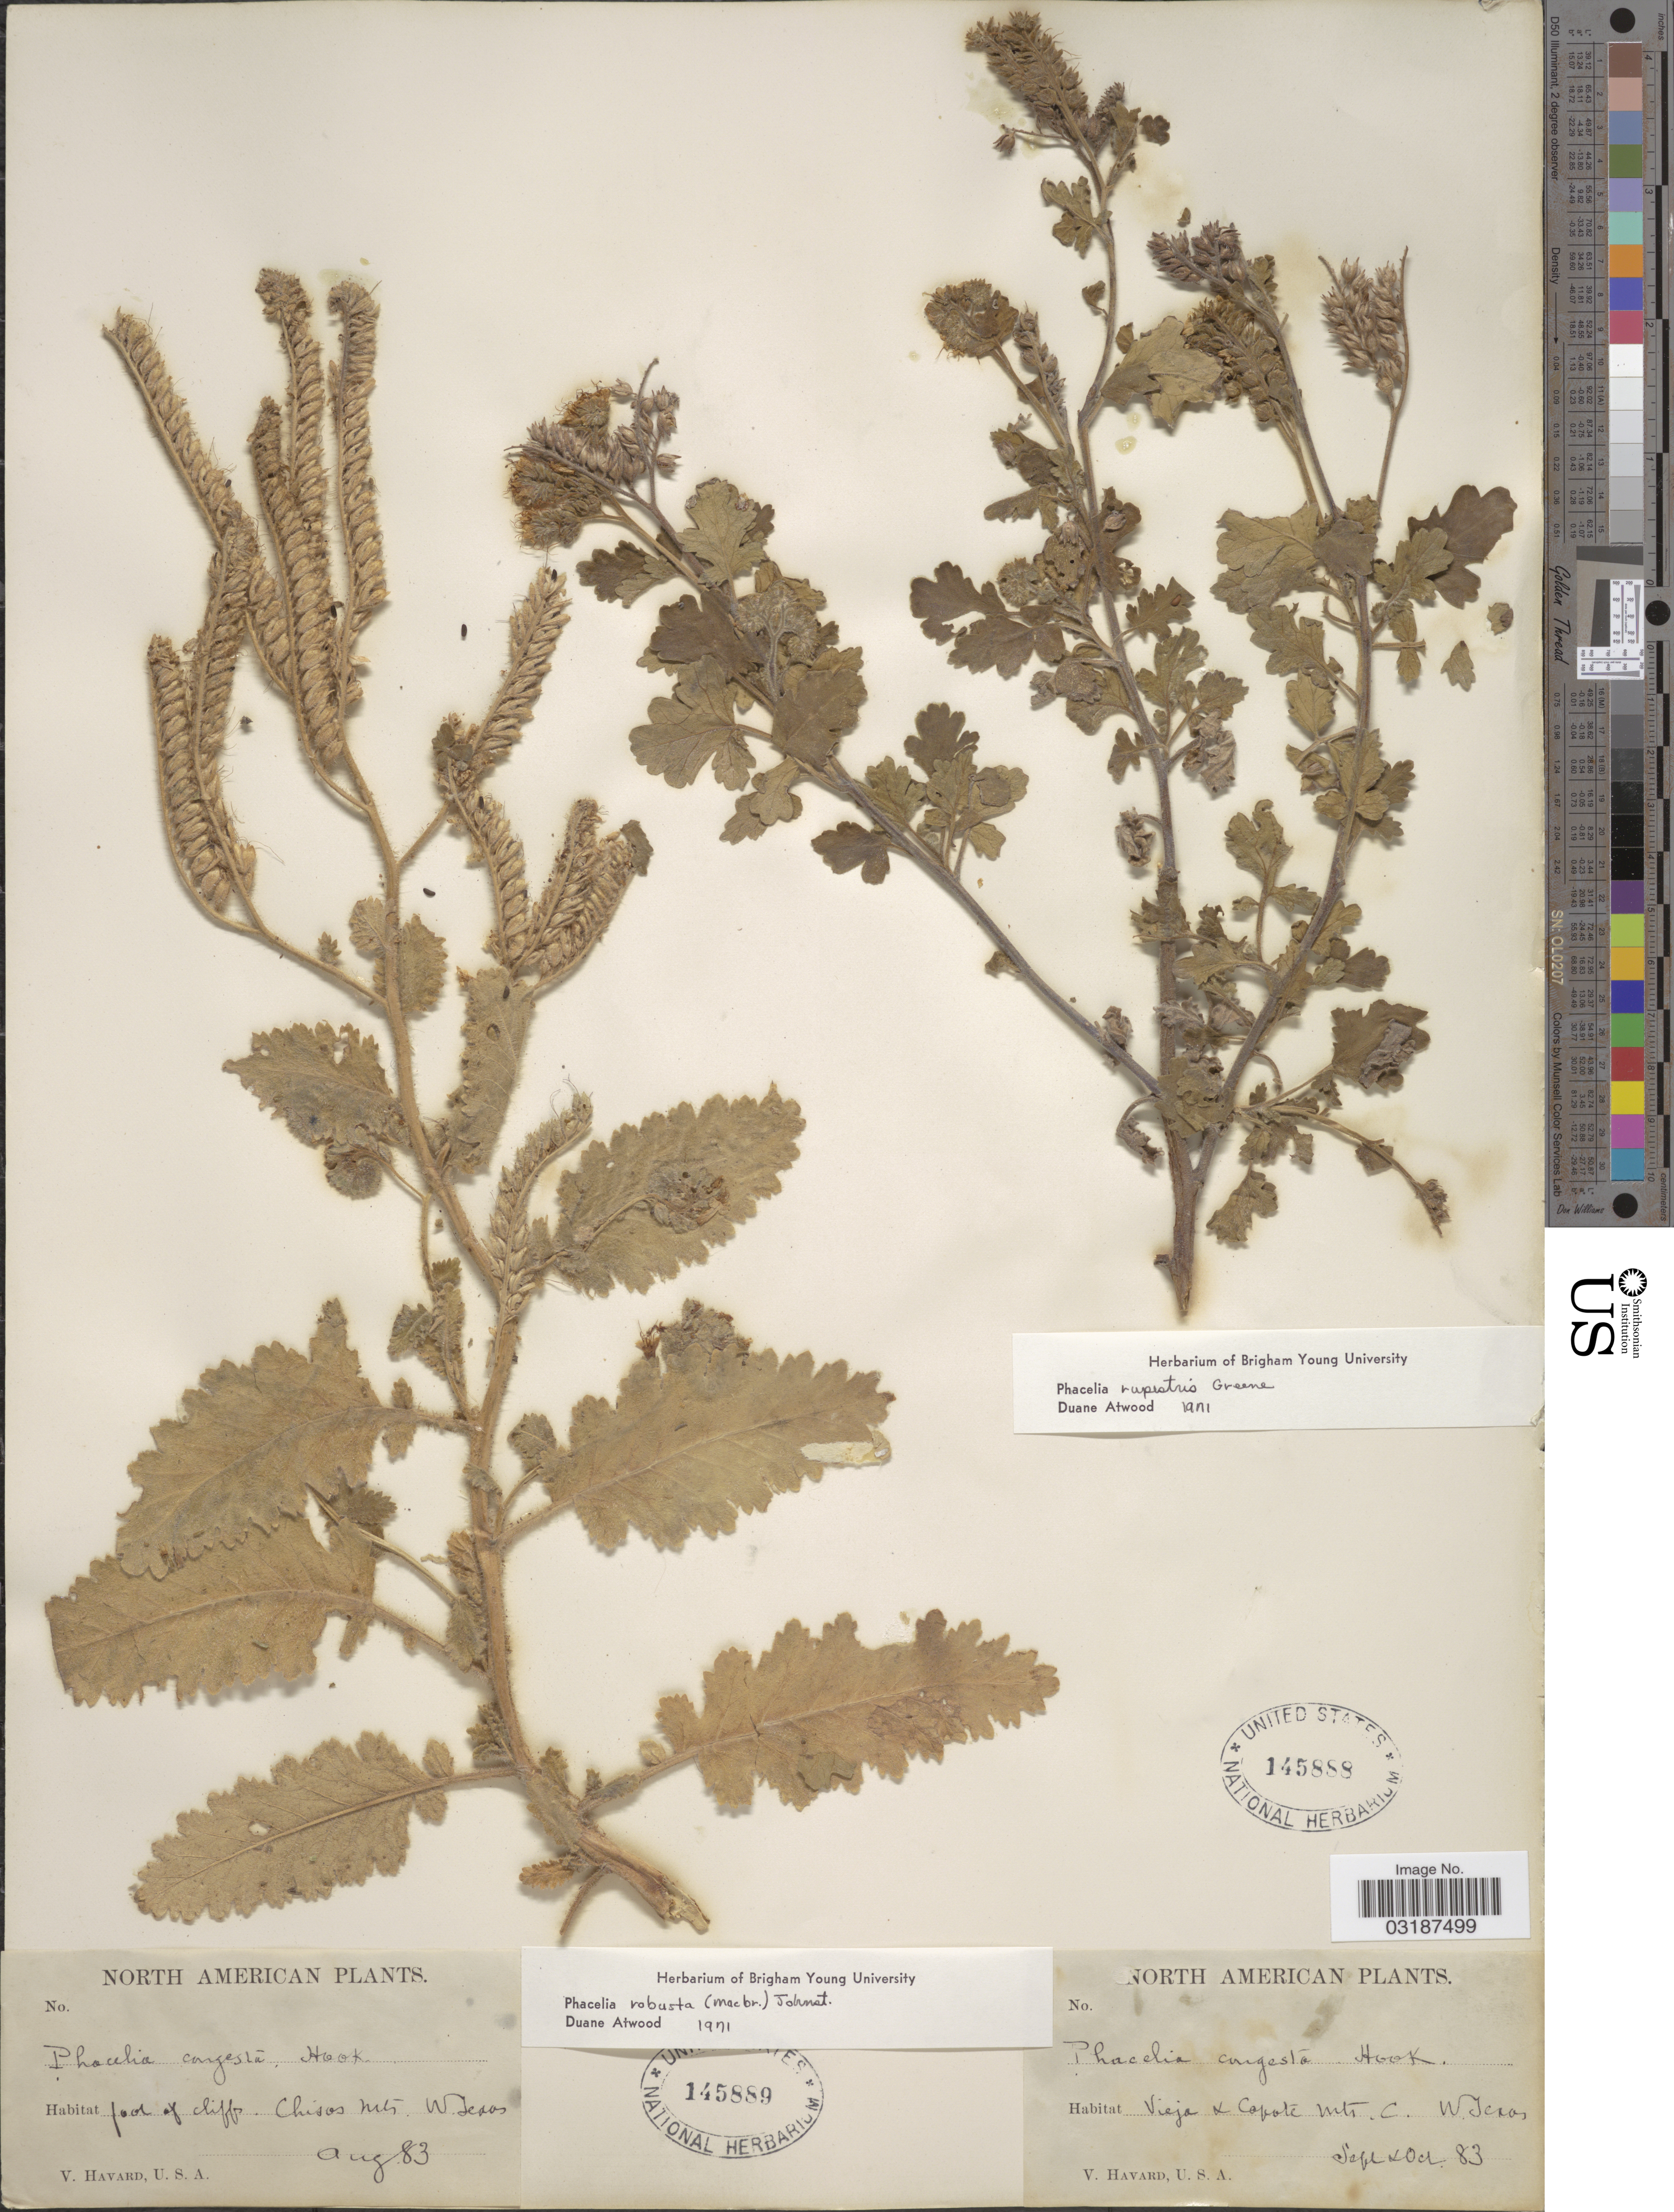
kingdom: Plantae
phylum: Tracheophyta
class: Magnoliopsida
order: Boraginales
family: Hydrophyllaceae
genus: Phacelia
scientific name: Phacelia rupestris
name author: Greene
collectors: V. Havard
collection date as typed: Transcribed d/m/y: /9/83 to /10/83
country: United States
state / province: Texas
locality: Vieja & Copote Mts. C. W. Texas.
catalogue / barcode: US 145888-2